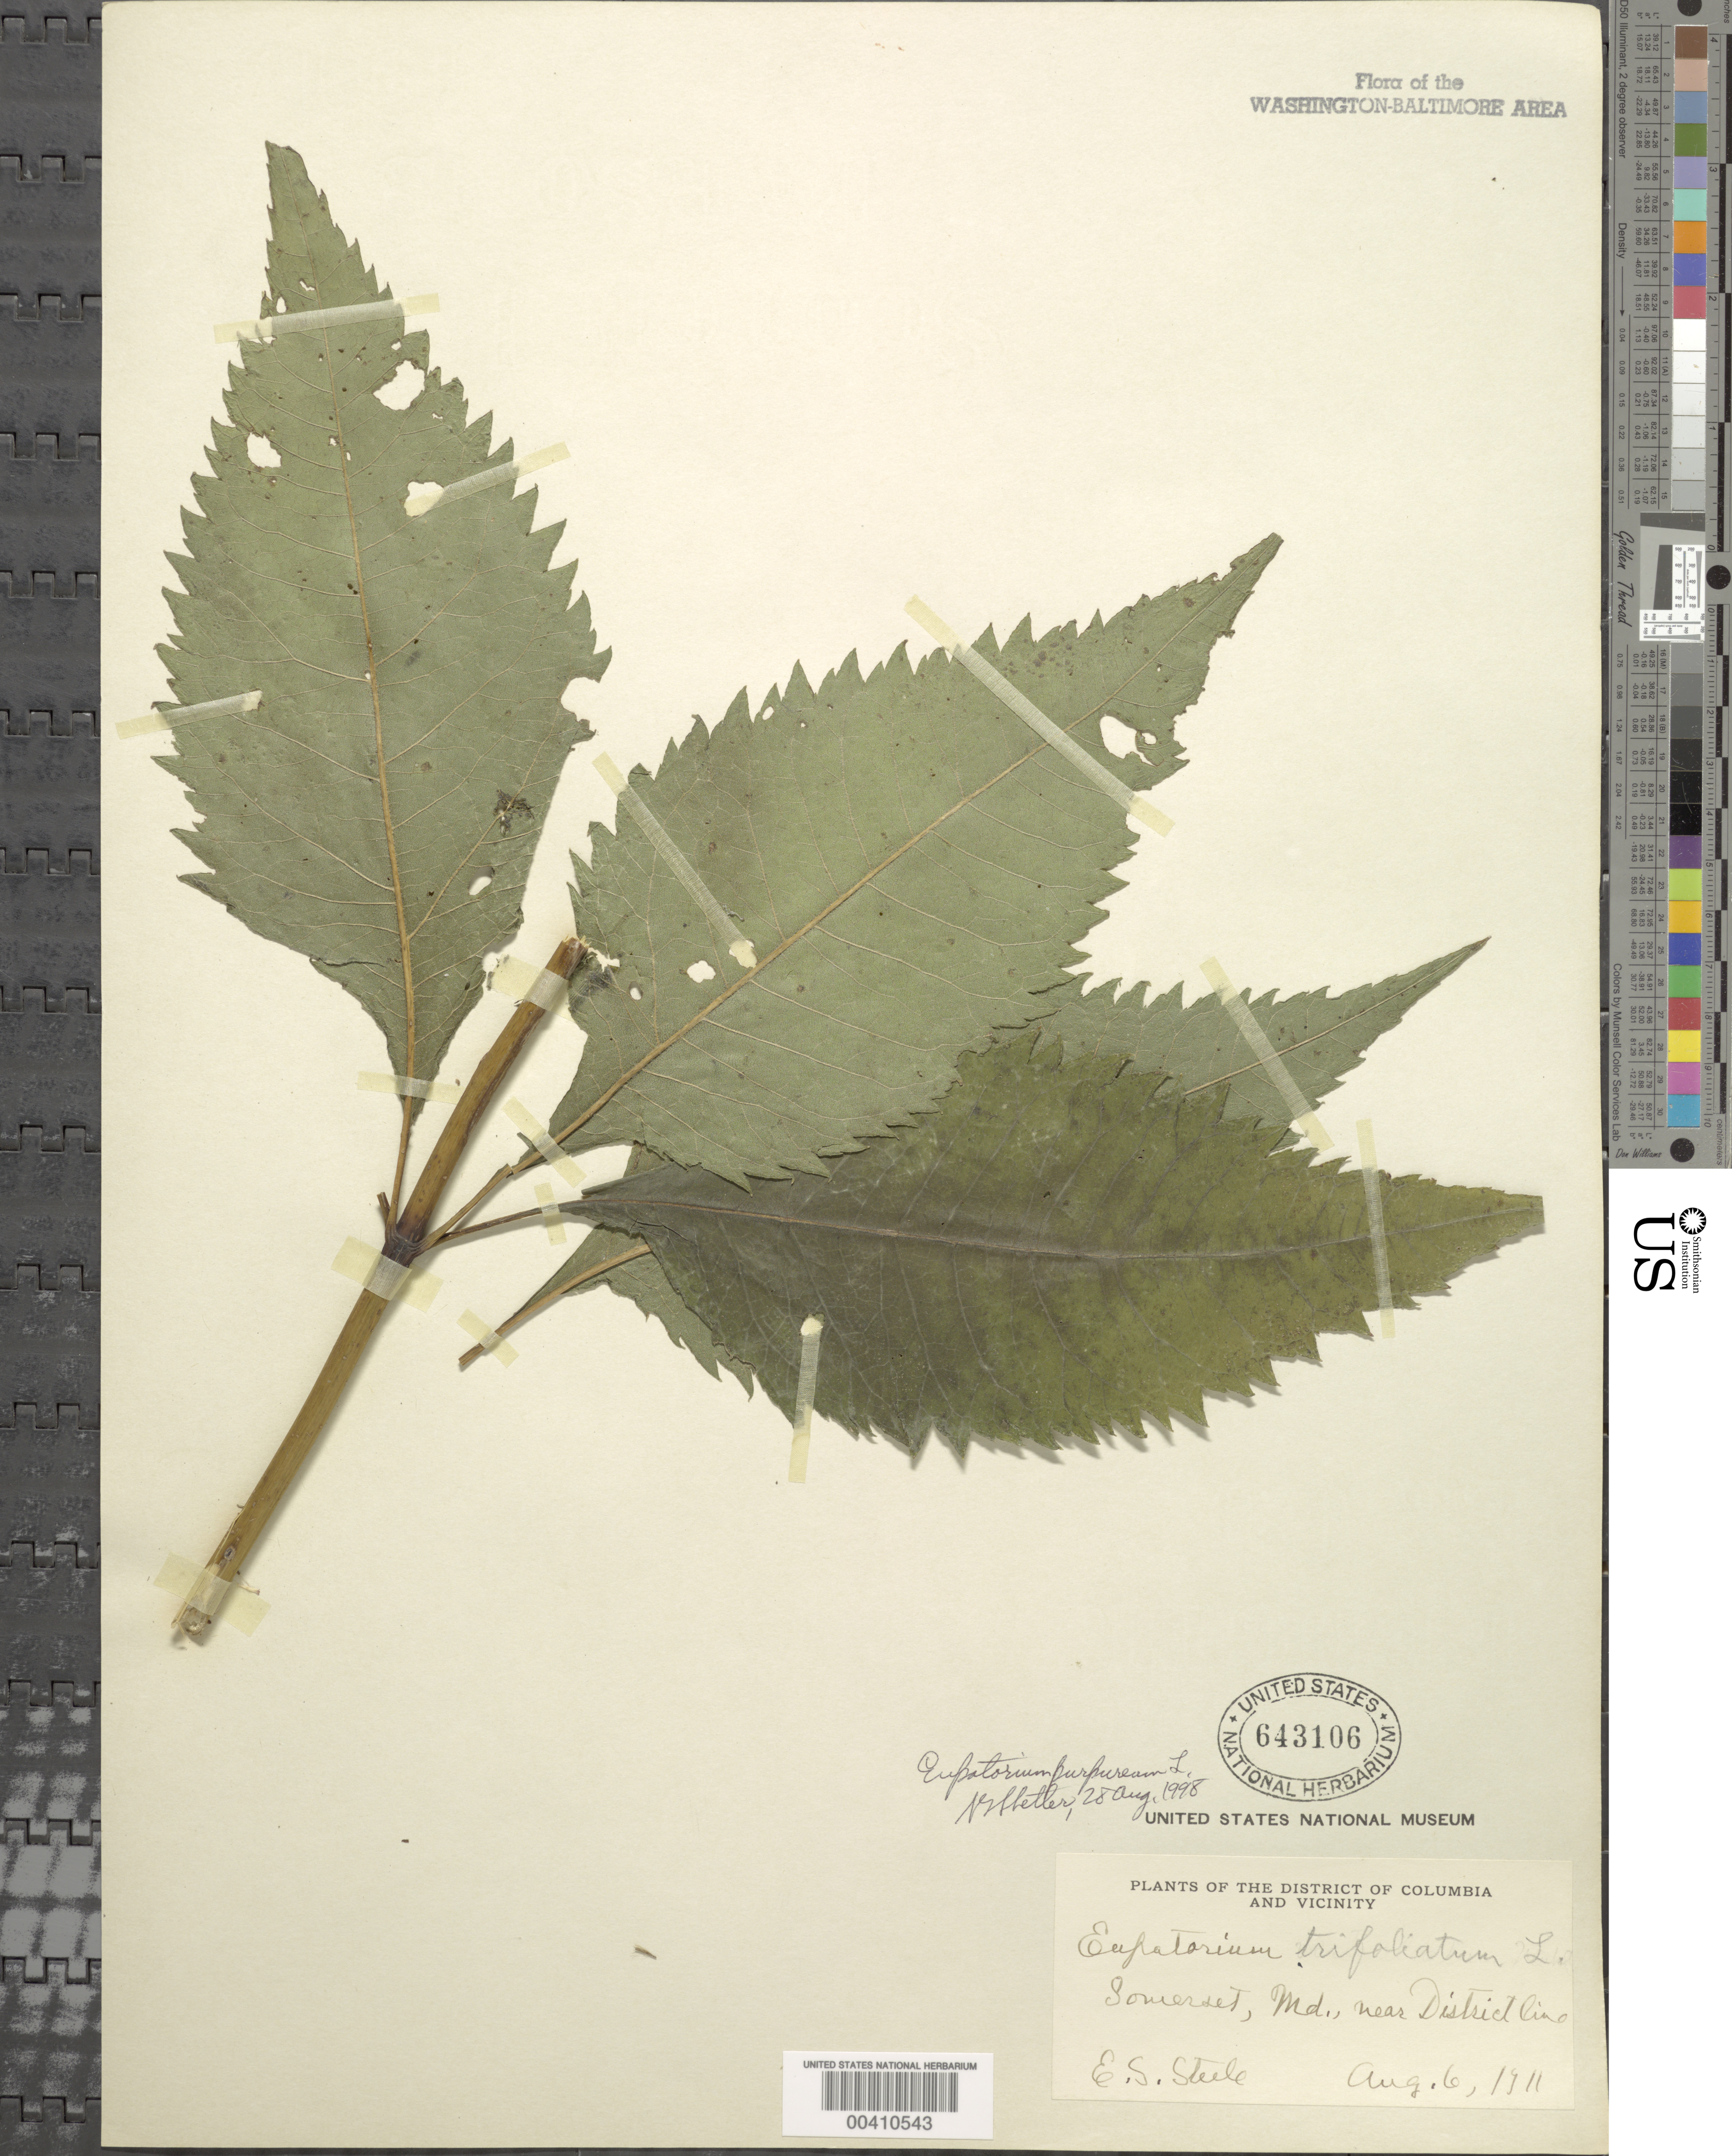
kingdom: Plantae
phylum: Tracheophyta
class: Magnoliopsida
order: Asterales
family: Asteraceae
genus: Eupatorium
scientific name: Eupatorium purpureum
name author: (L.) E.E. Lamont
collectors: E. Steele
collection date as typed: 06 Aug 1911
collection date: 1911-08-06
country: United States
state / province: Maryland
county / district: Montgomery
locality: Somerset, near District Line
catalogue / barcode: US 643106